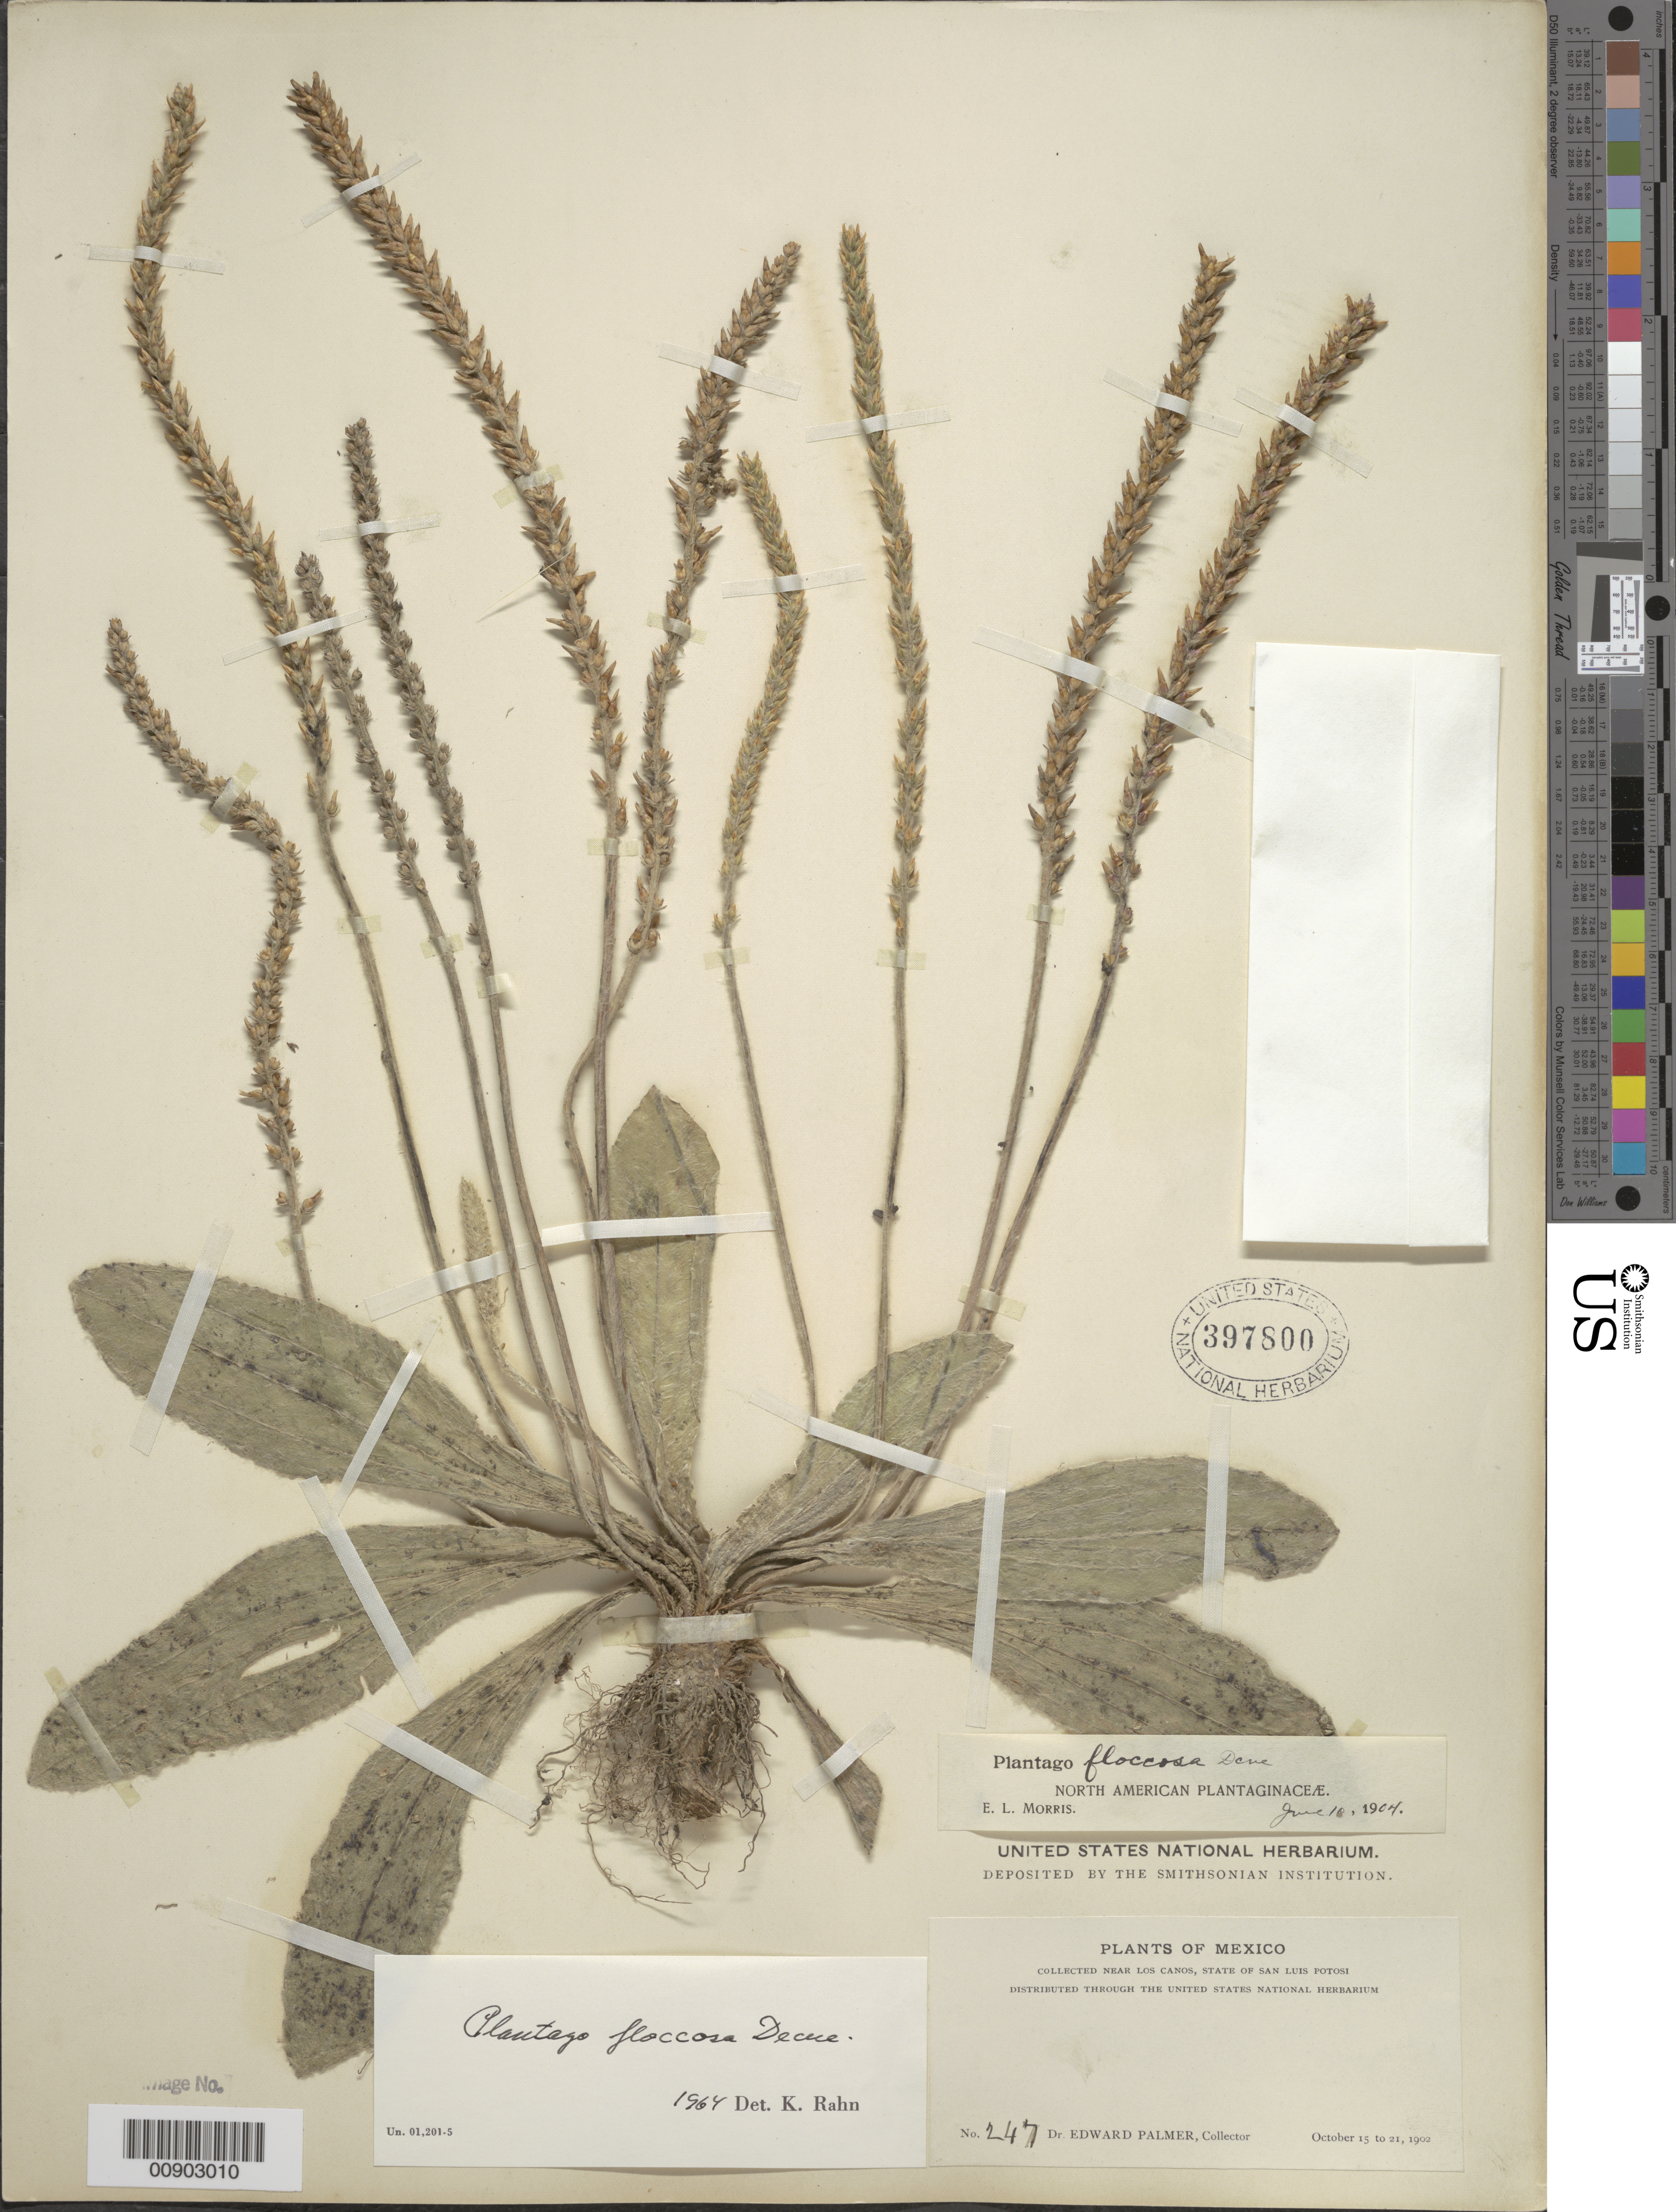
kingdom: Plantae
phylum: Tracheophyta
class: Magnoliopsida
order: Lamiales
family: Plantaginaceae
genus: Plantago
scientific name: Plantago floccosa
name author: Decne.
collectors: E. Palmer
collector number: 247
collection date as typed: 15 Oct 1902 to 21 Oct 1902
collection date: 1902-10-15/1902-10-21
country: Mexico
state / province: San Luis Potosí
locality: Near Los Canos, San Luis Potosí.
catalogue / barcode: US 397800